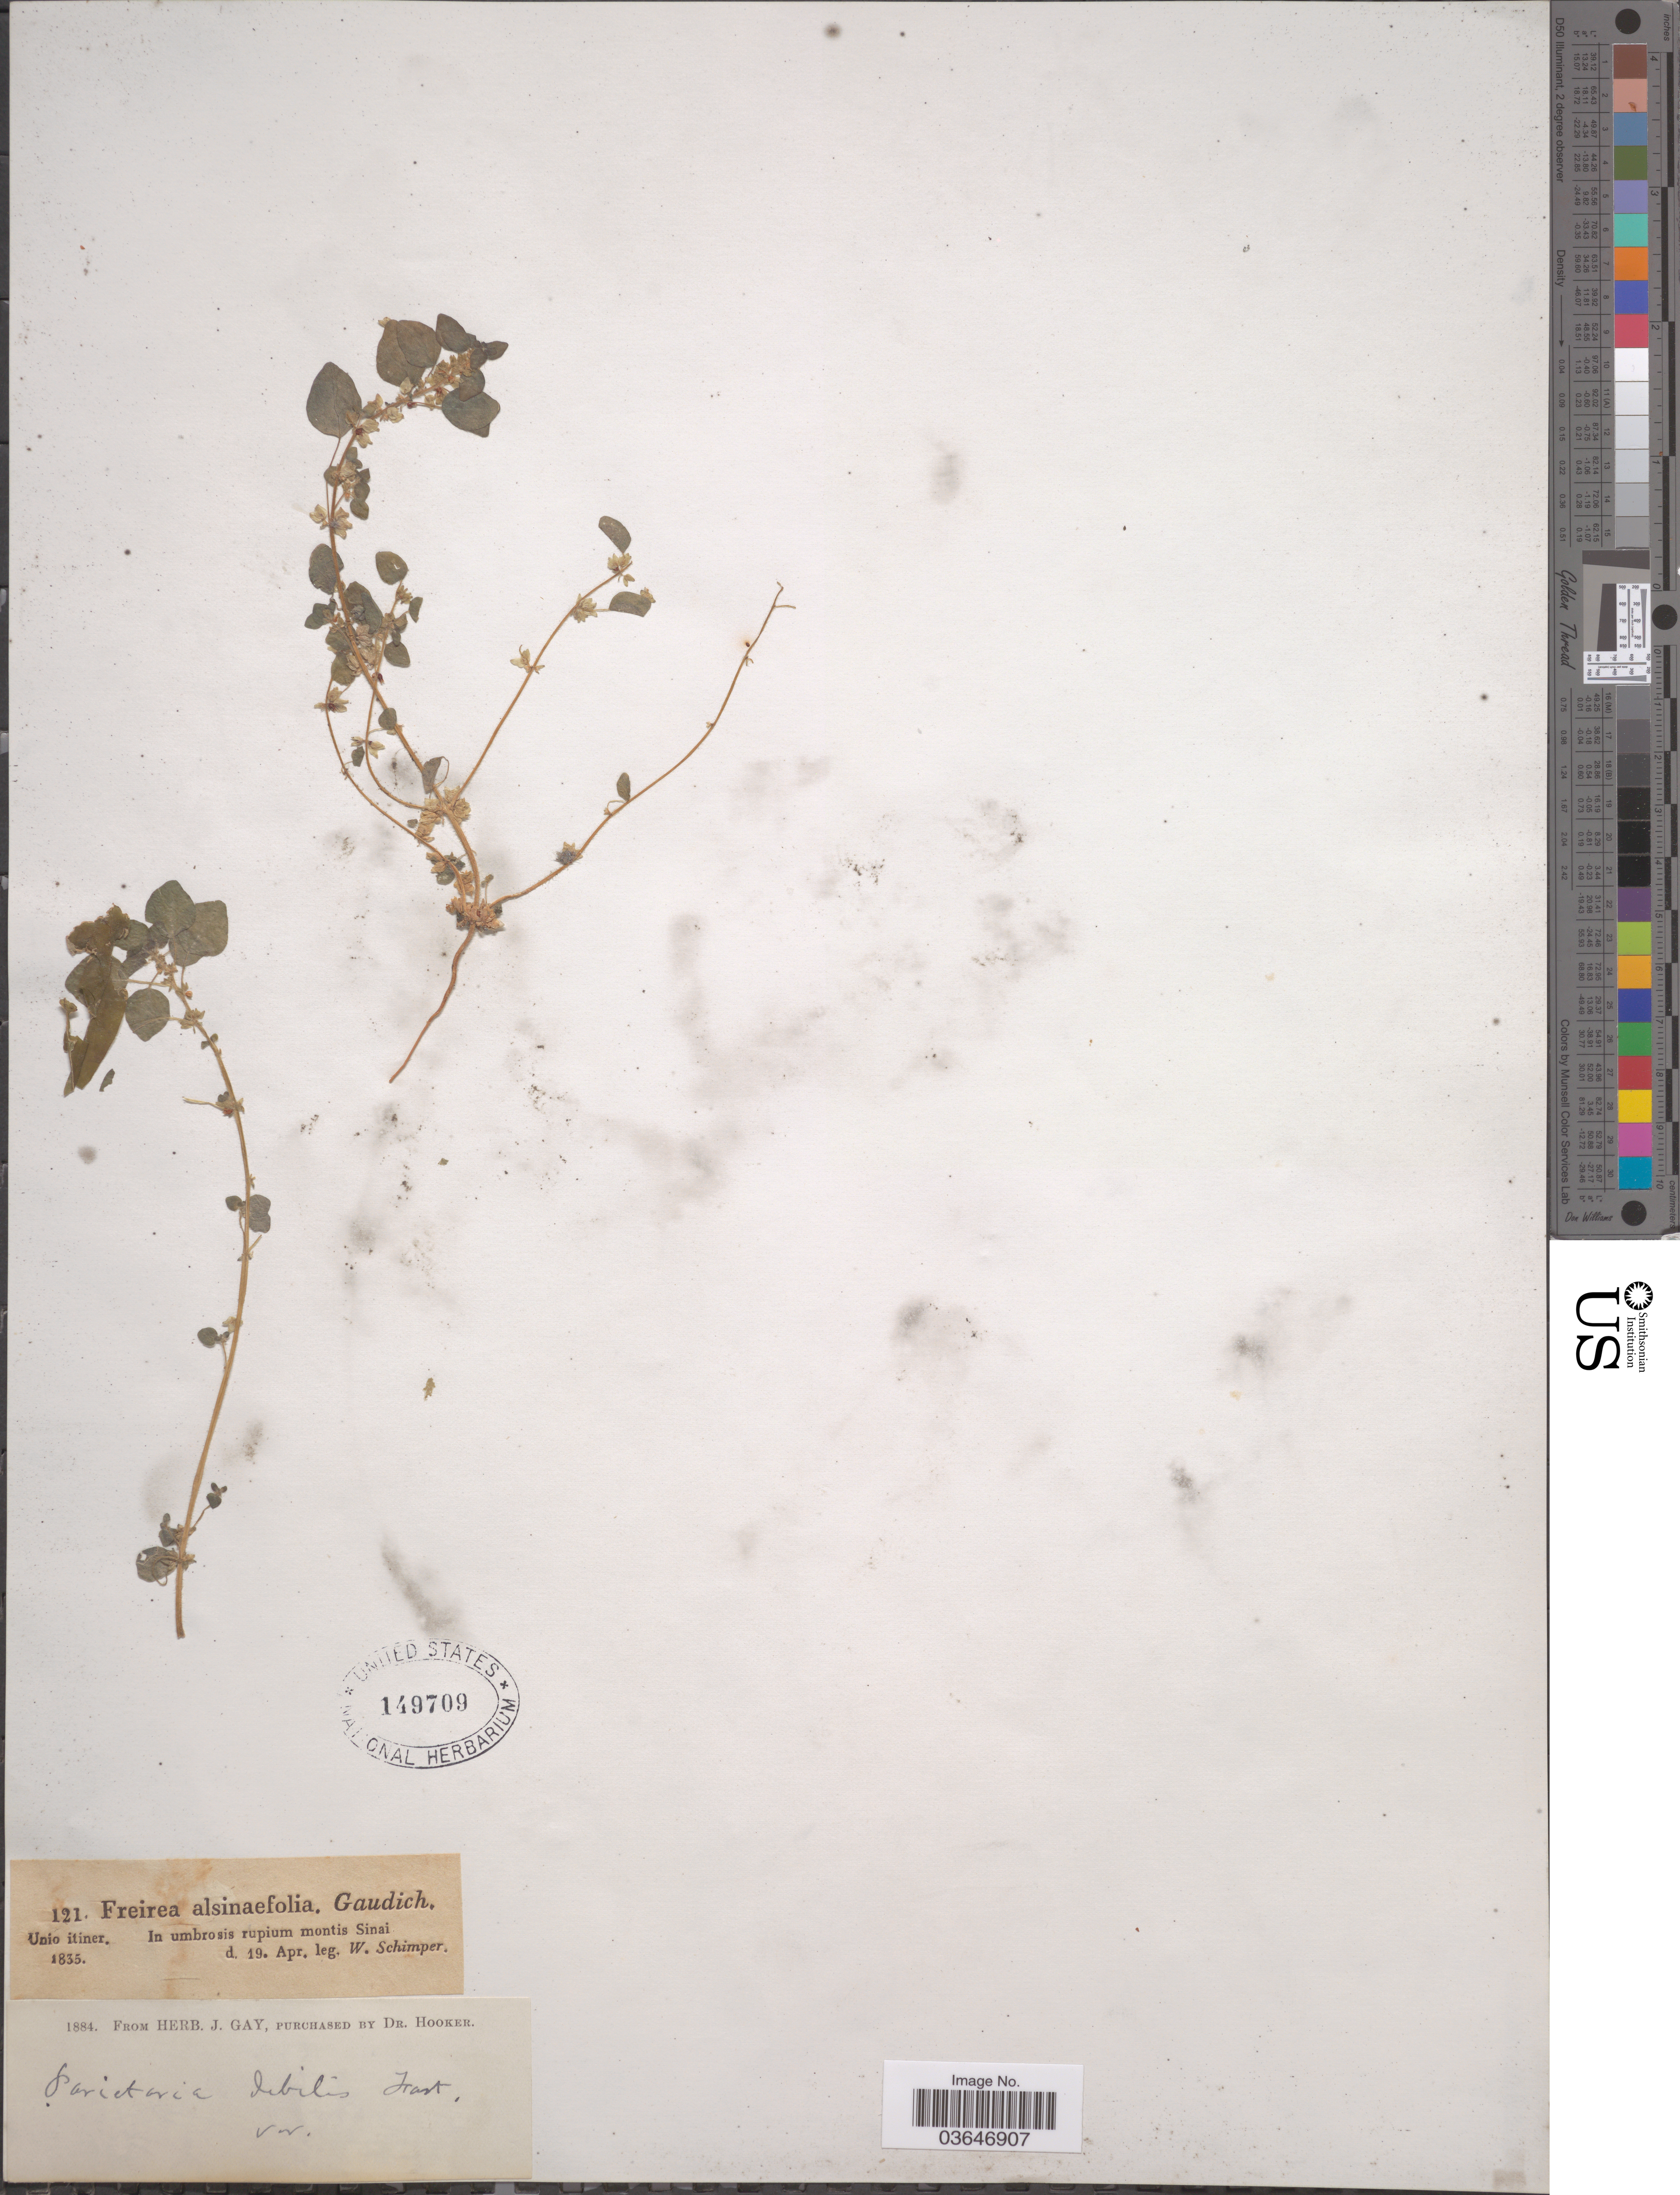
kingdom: Plantae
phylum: Tracheophyta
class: Magnoliopsida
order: Rosales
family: Urticaceae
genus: Parietaria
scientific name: Parietaria alsinifolia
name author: Delile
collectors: W. Schimper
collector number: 121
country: Egypt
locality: In umbrosis rupium montis Sinai.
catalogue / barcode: US 149709